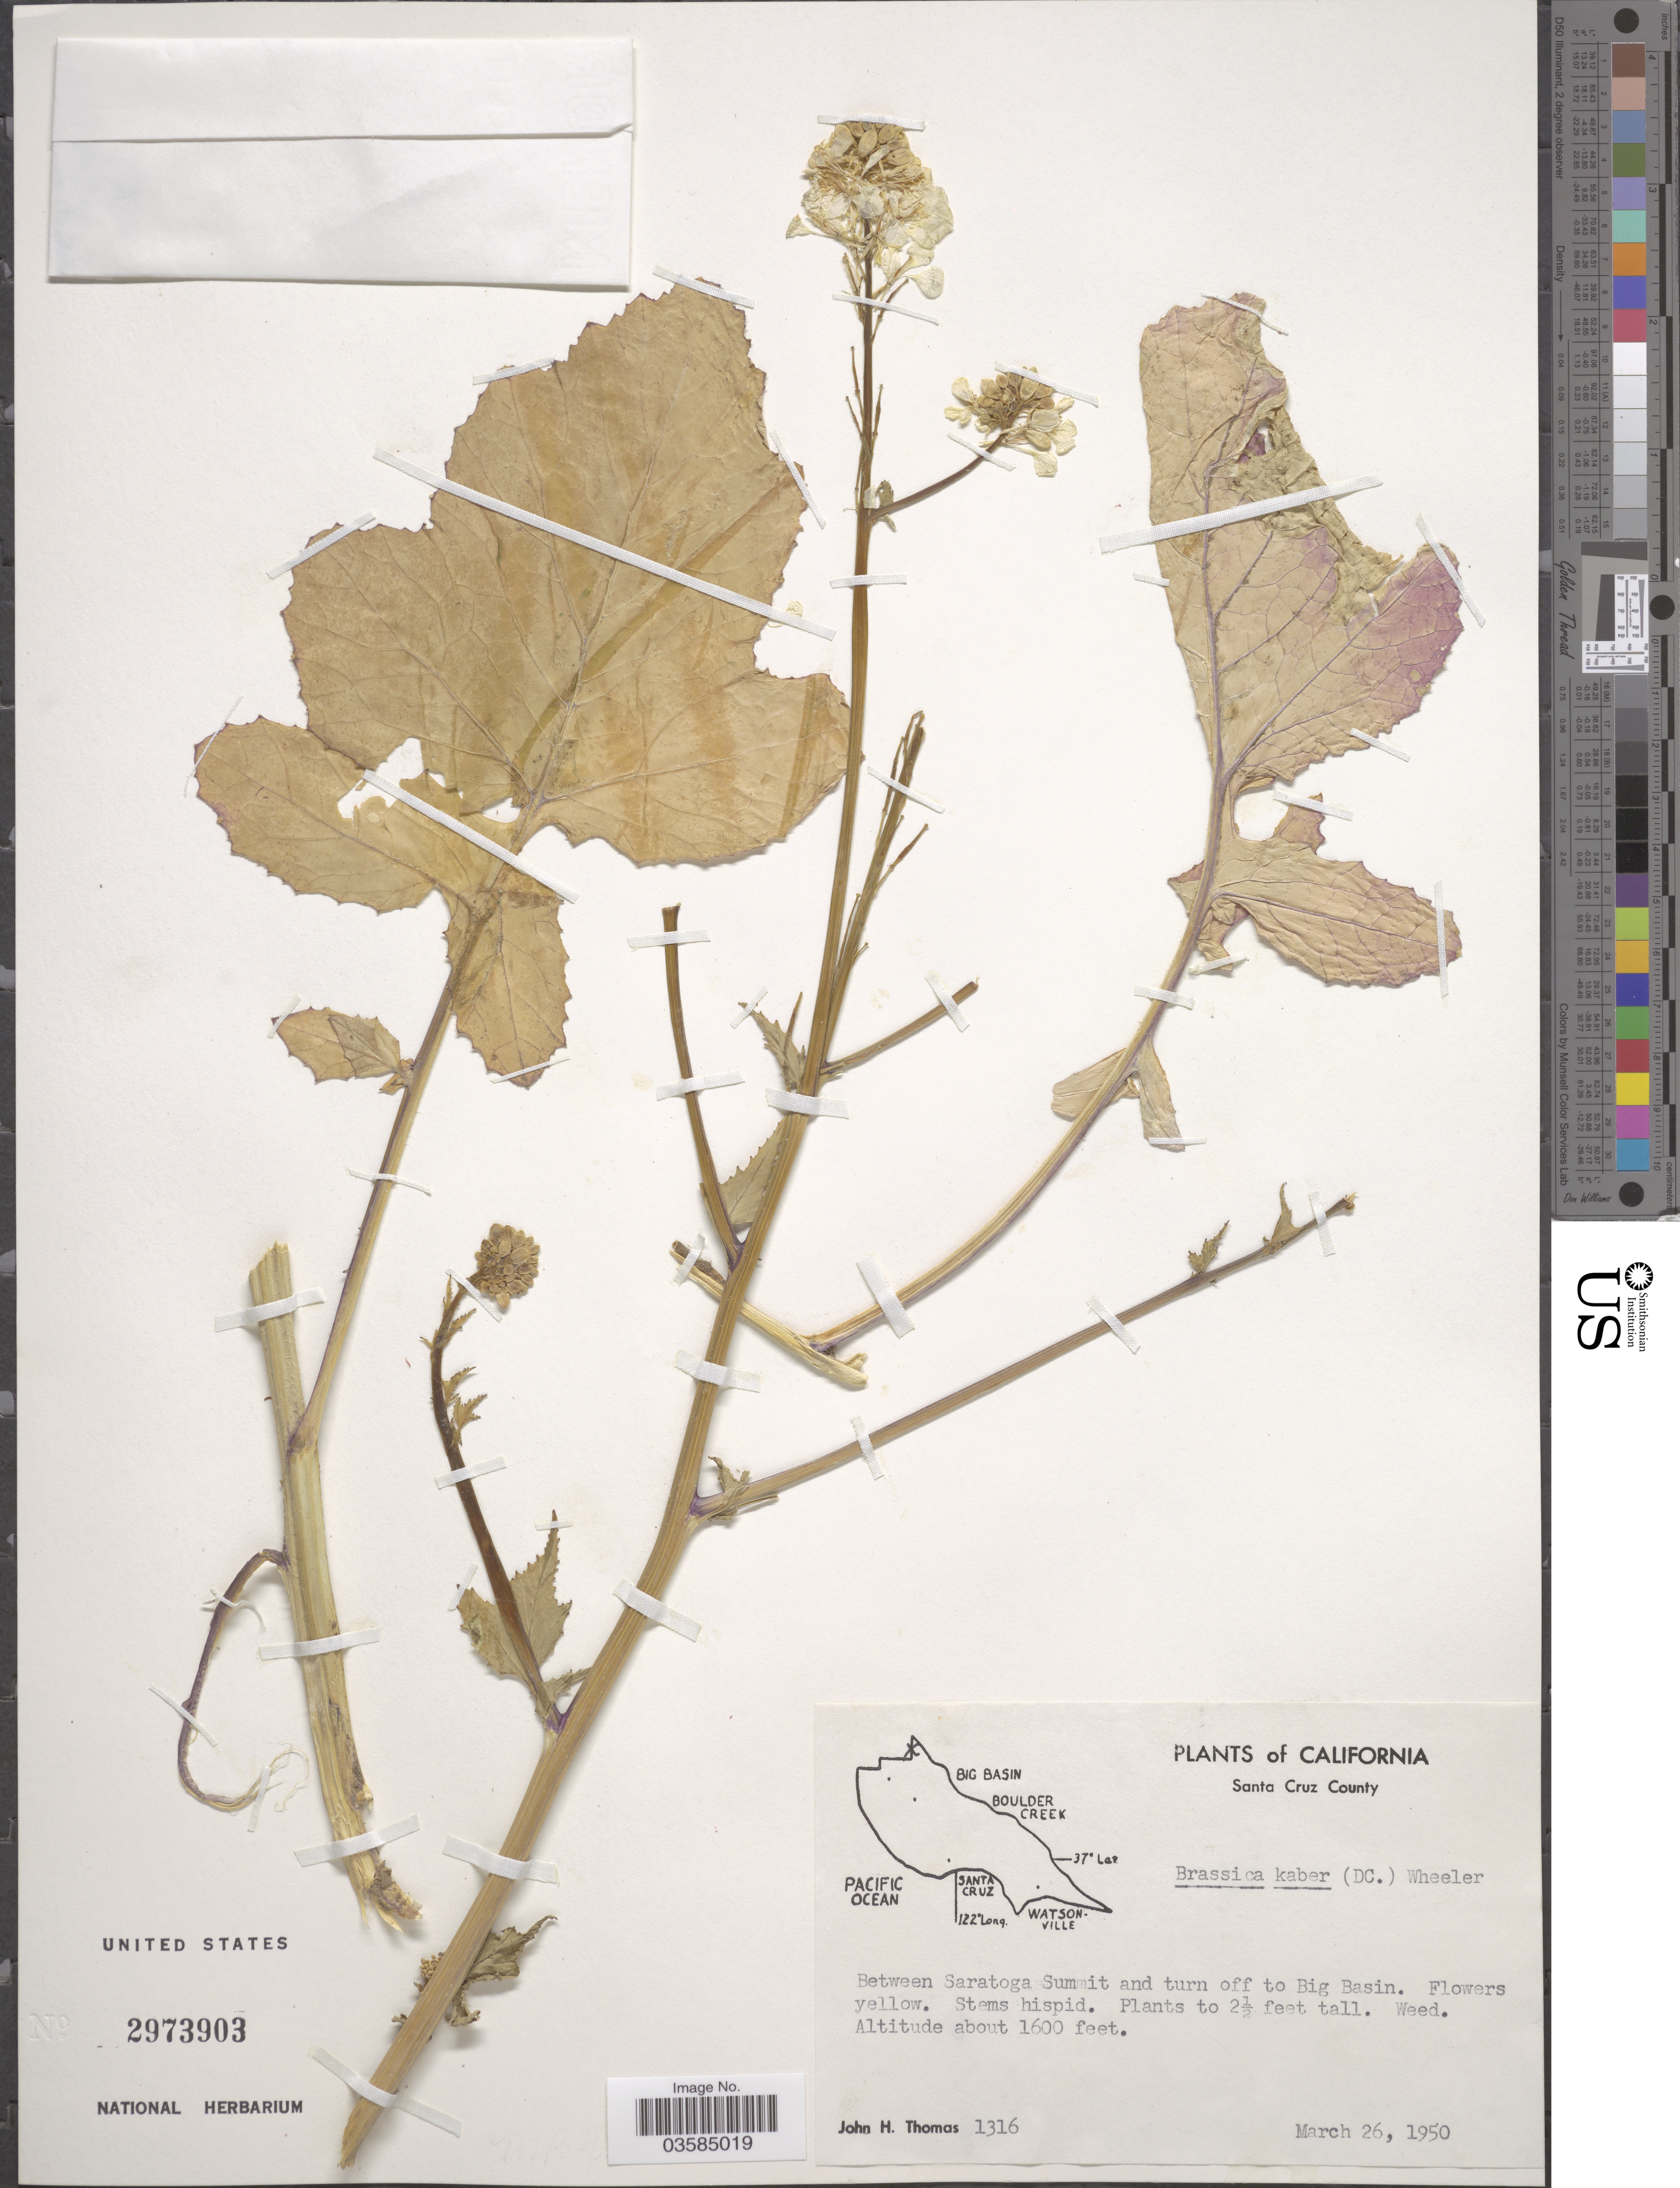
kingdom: Plantae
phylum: Tracheophyta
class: Magnoliopsida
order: Brassicales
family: Brassicaceae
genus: Brassica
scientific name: Brassica kaber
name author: (DC.) L.C. Wheeler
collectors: J. H. Thomas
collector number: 1316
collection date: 1950-03-26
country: United States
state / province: California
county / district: Santa Cruz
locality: Santa Cruz County. Between Saratoga Summit and turn off to Big Basin.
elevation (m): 488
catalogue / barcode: US 2973903